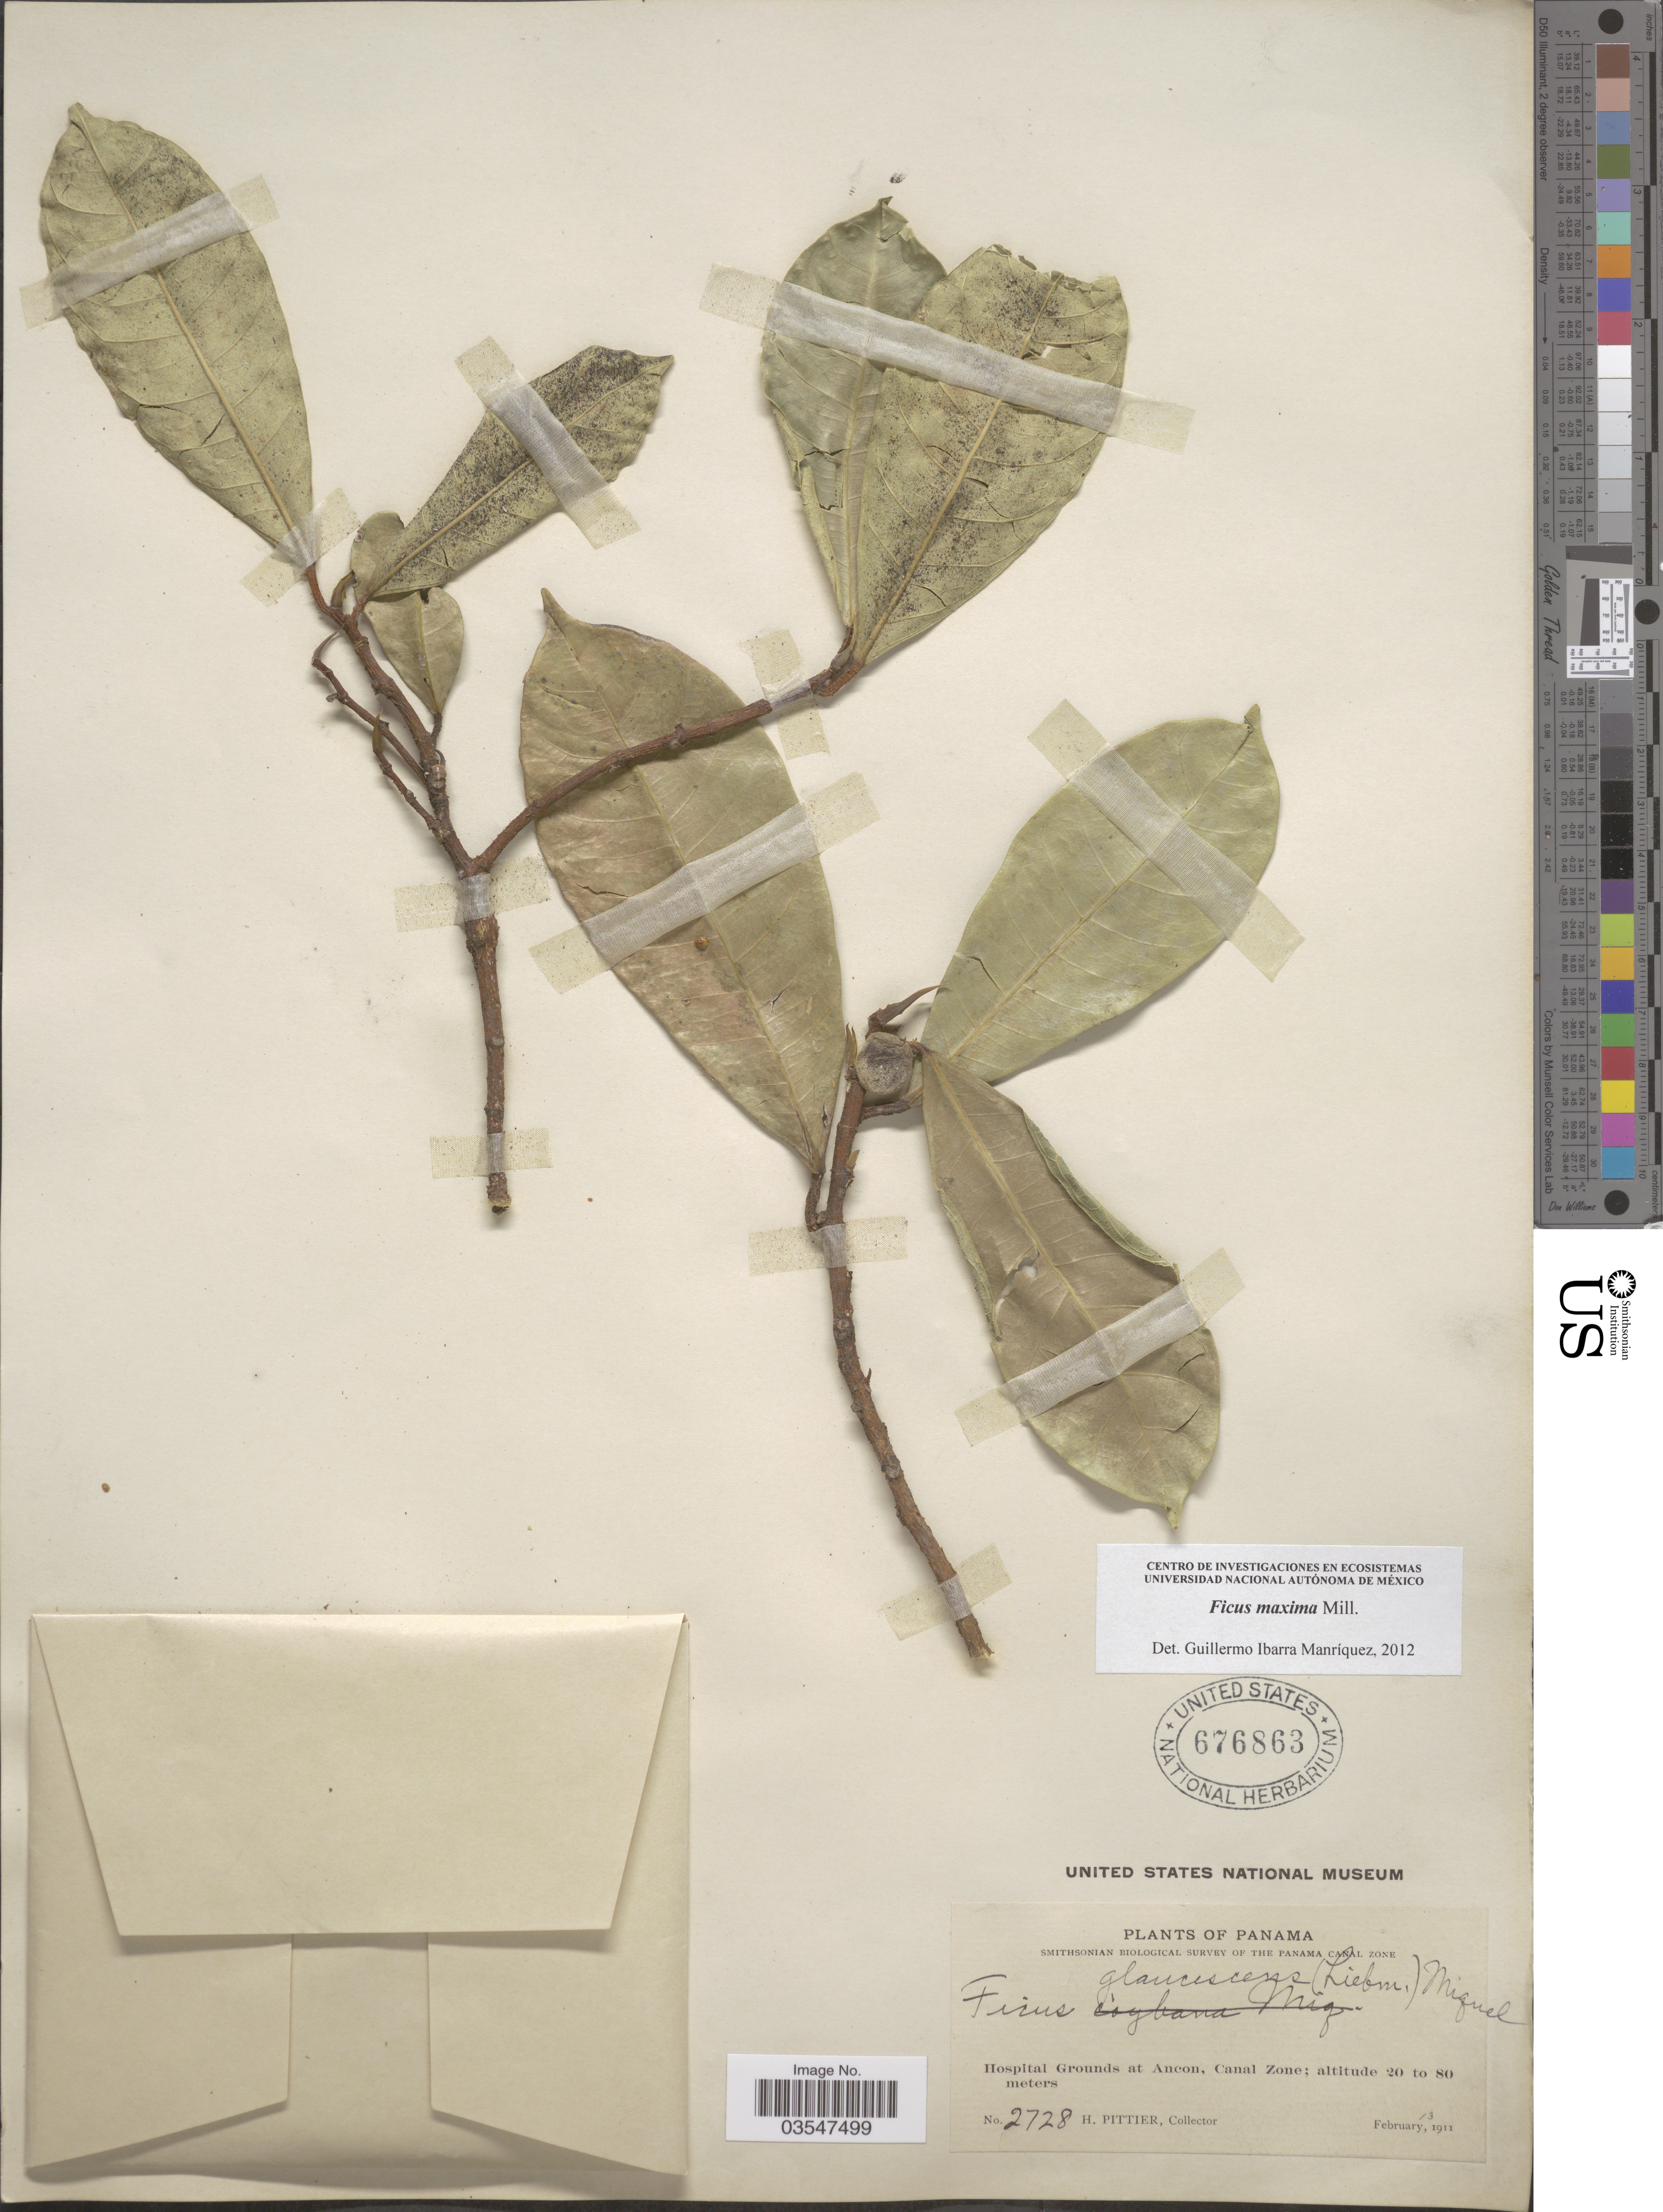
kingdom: Plantae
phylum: Tracheophyta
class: Magnoliopsida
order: Rosales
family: Moraceae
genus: Ficus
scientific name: Ficus maxima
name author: Mill.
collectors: H. F. Pittier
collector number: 2728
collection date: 1911-02-13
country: Panama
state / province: Colón / Panamá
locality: The Panama Canal Zone. Hospital Grounds at Ancon, Canal Zone.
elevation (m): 20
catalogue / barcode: US 676863